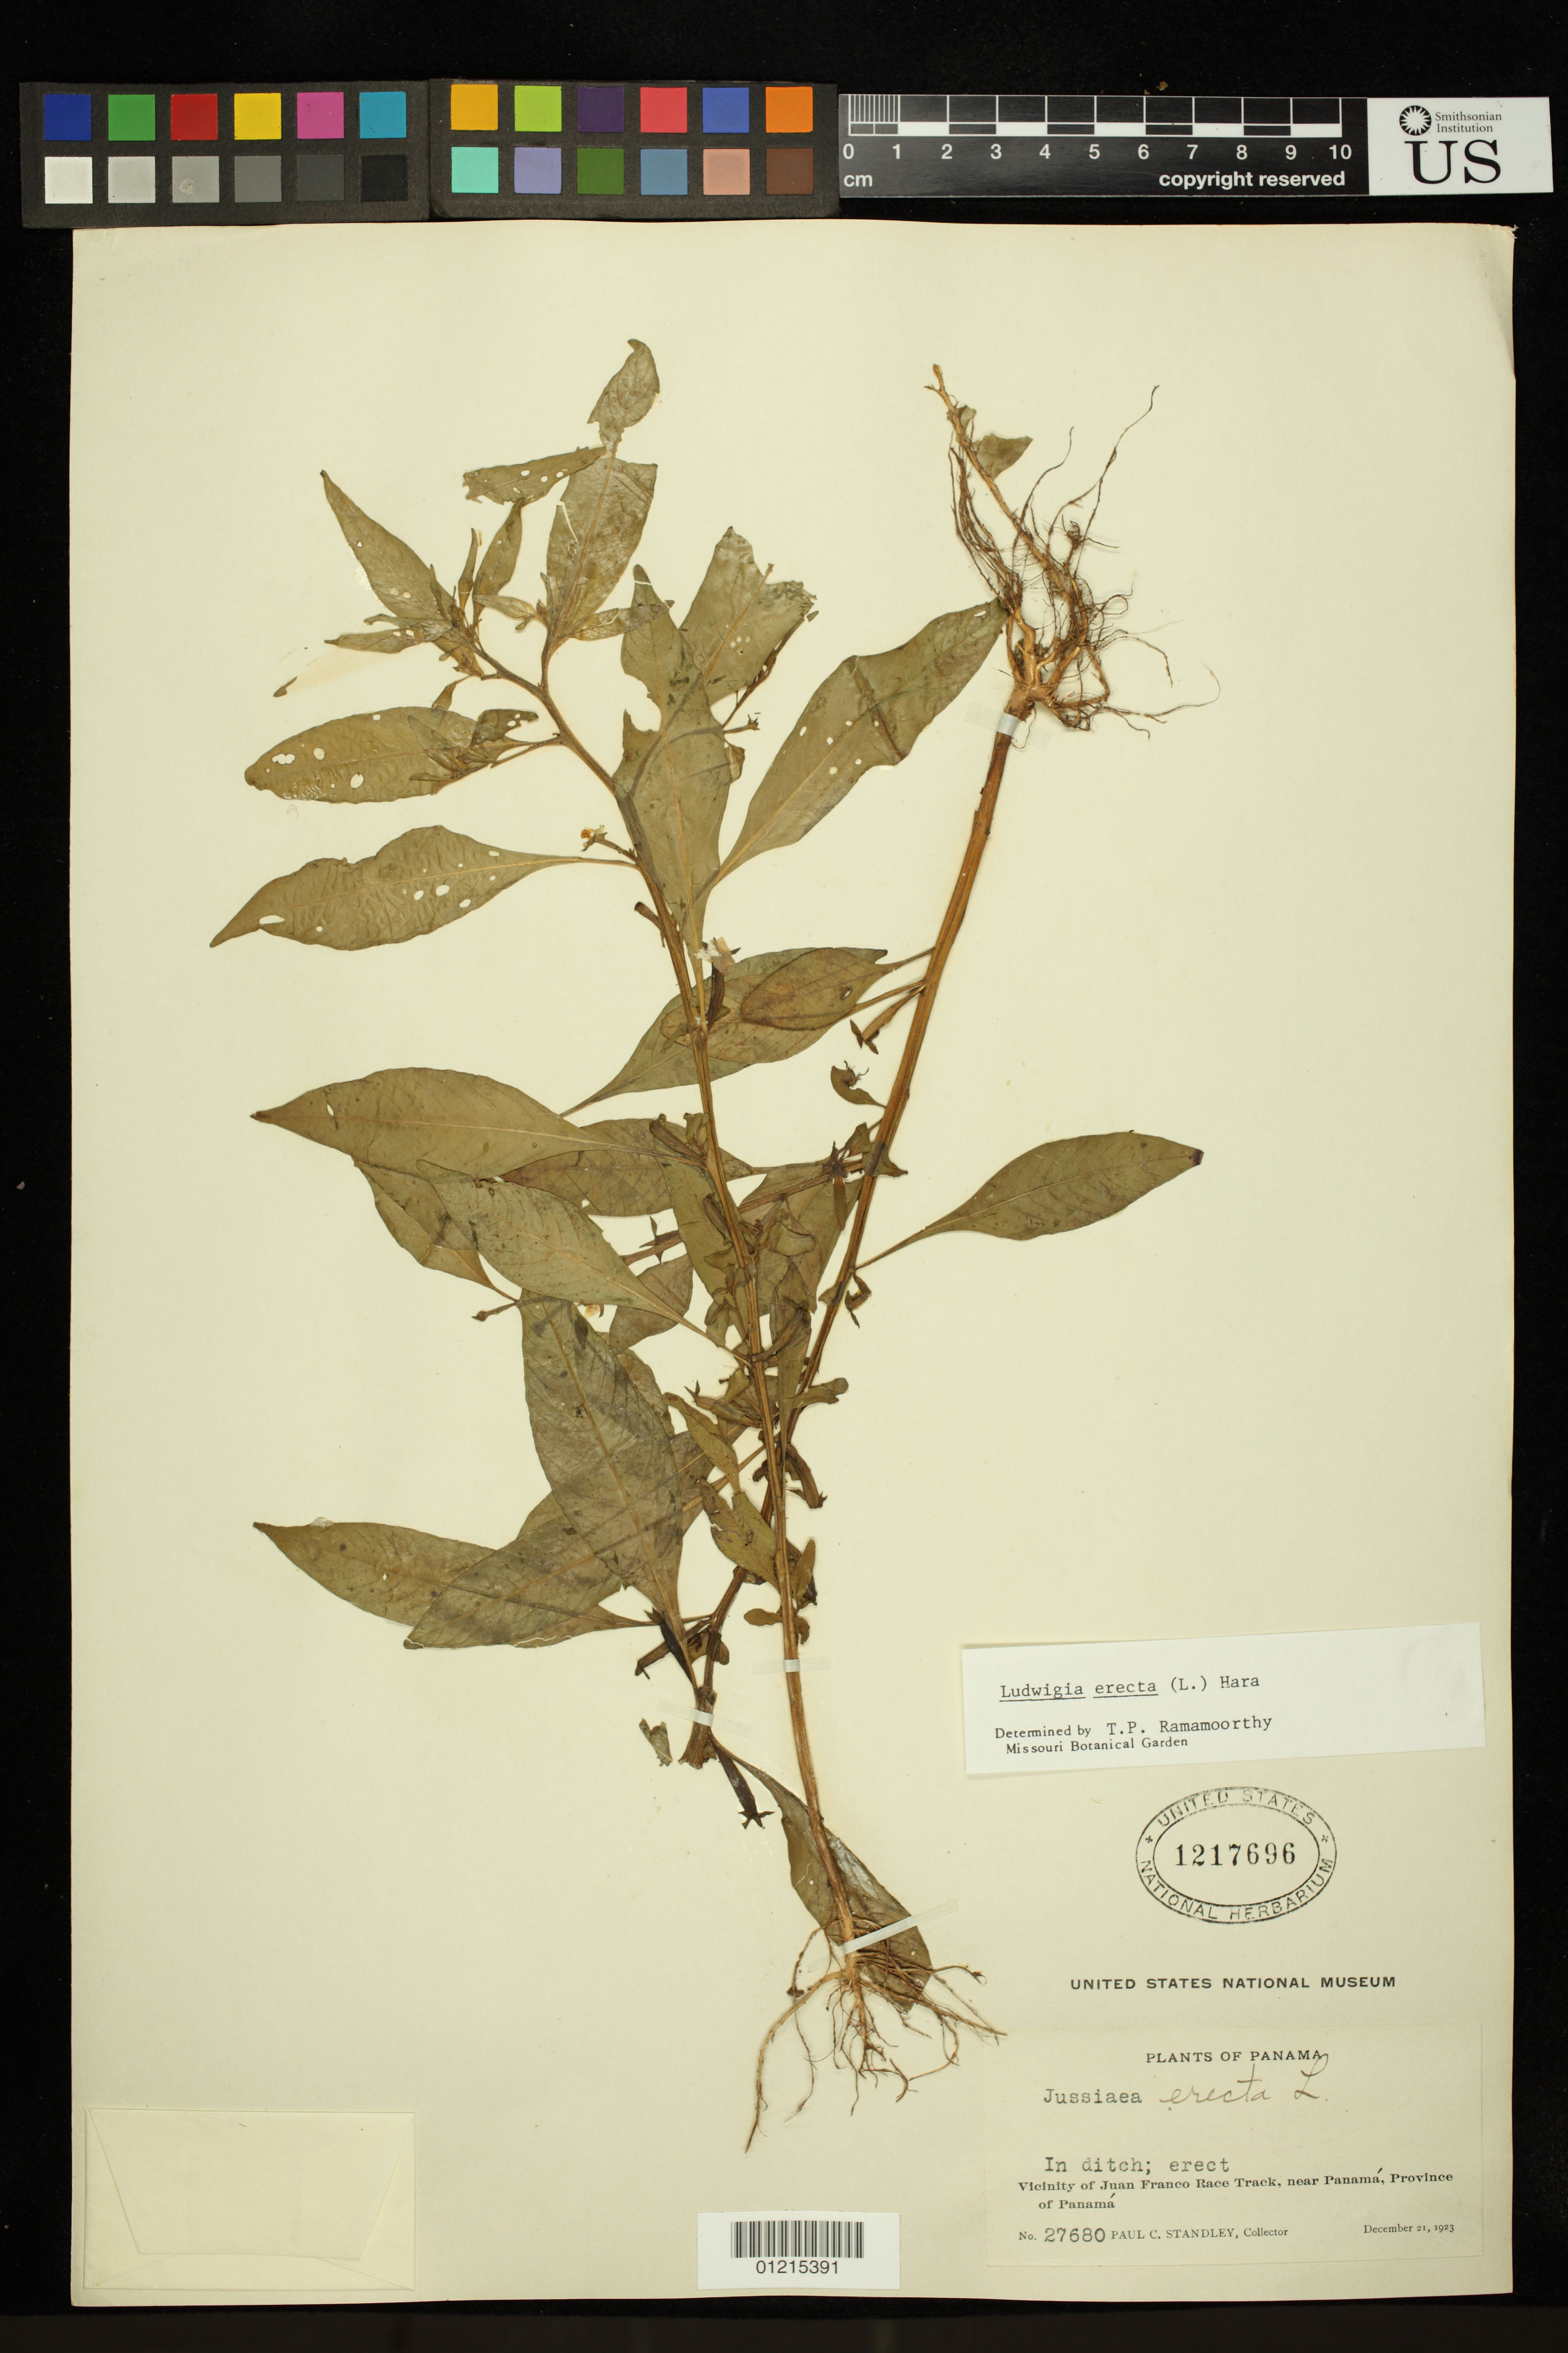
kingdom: Plantae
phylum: Tracheophyta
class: Magnoliopsida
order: Myrtales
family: Onagraceae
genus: Ludwigia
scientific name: Ludwigia erecta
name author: (L.) H. Hara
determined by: Ramamoorthy, T. P.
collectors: P. C. Standley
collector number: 27680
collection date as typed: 21 Dec 1923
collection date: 1923-12-21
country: Panama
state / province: Panamá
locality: Vicinity of Juan Franco Race Track, near Panama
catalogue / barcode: US 1217696